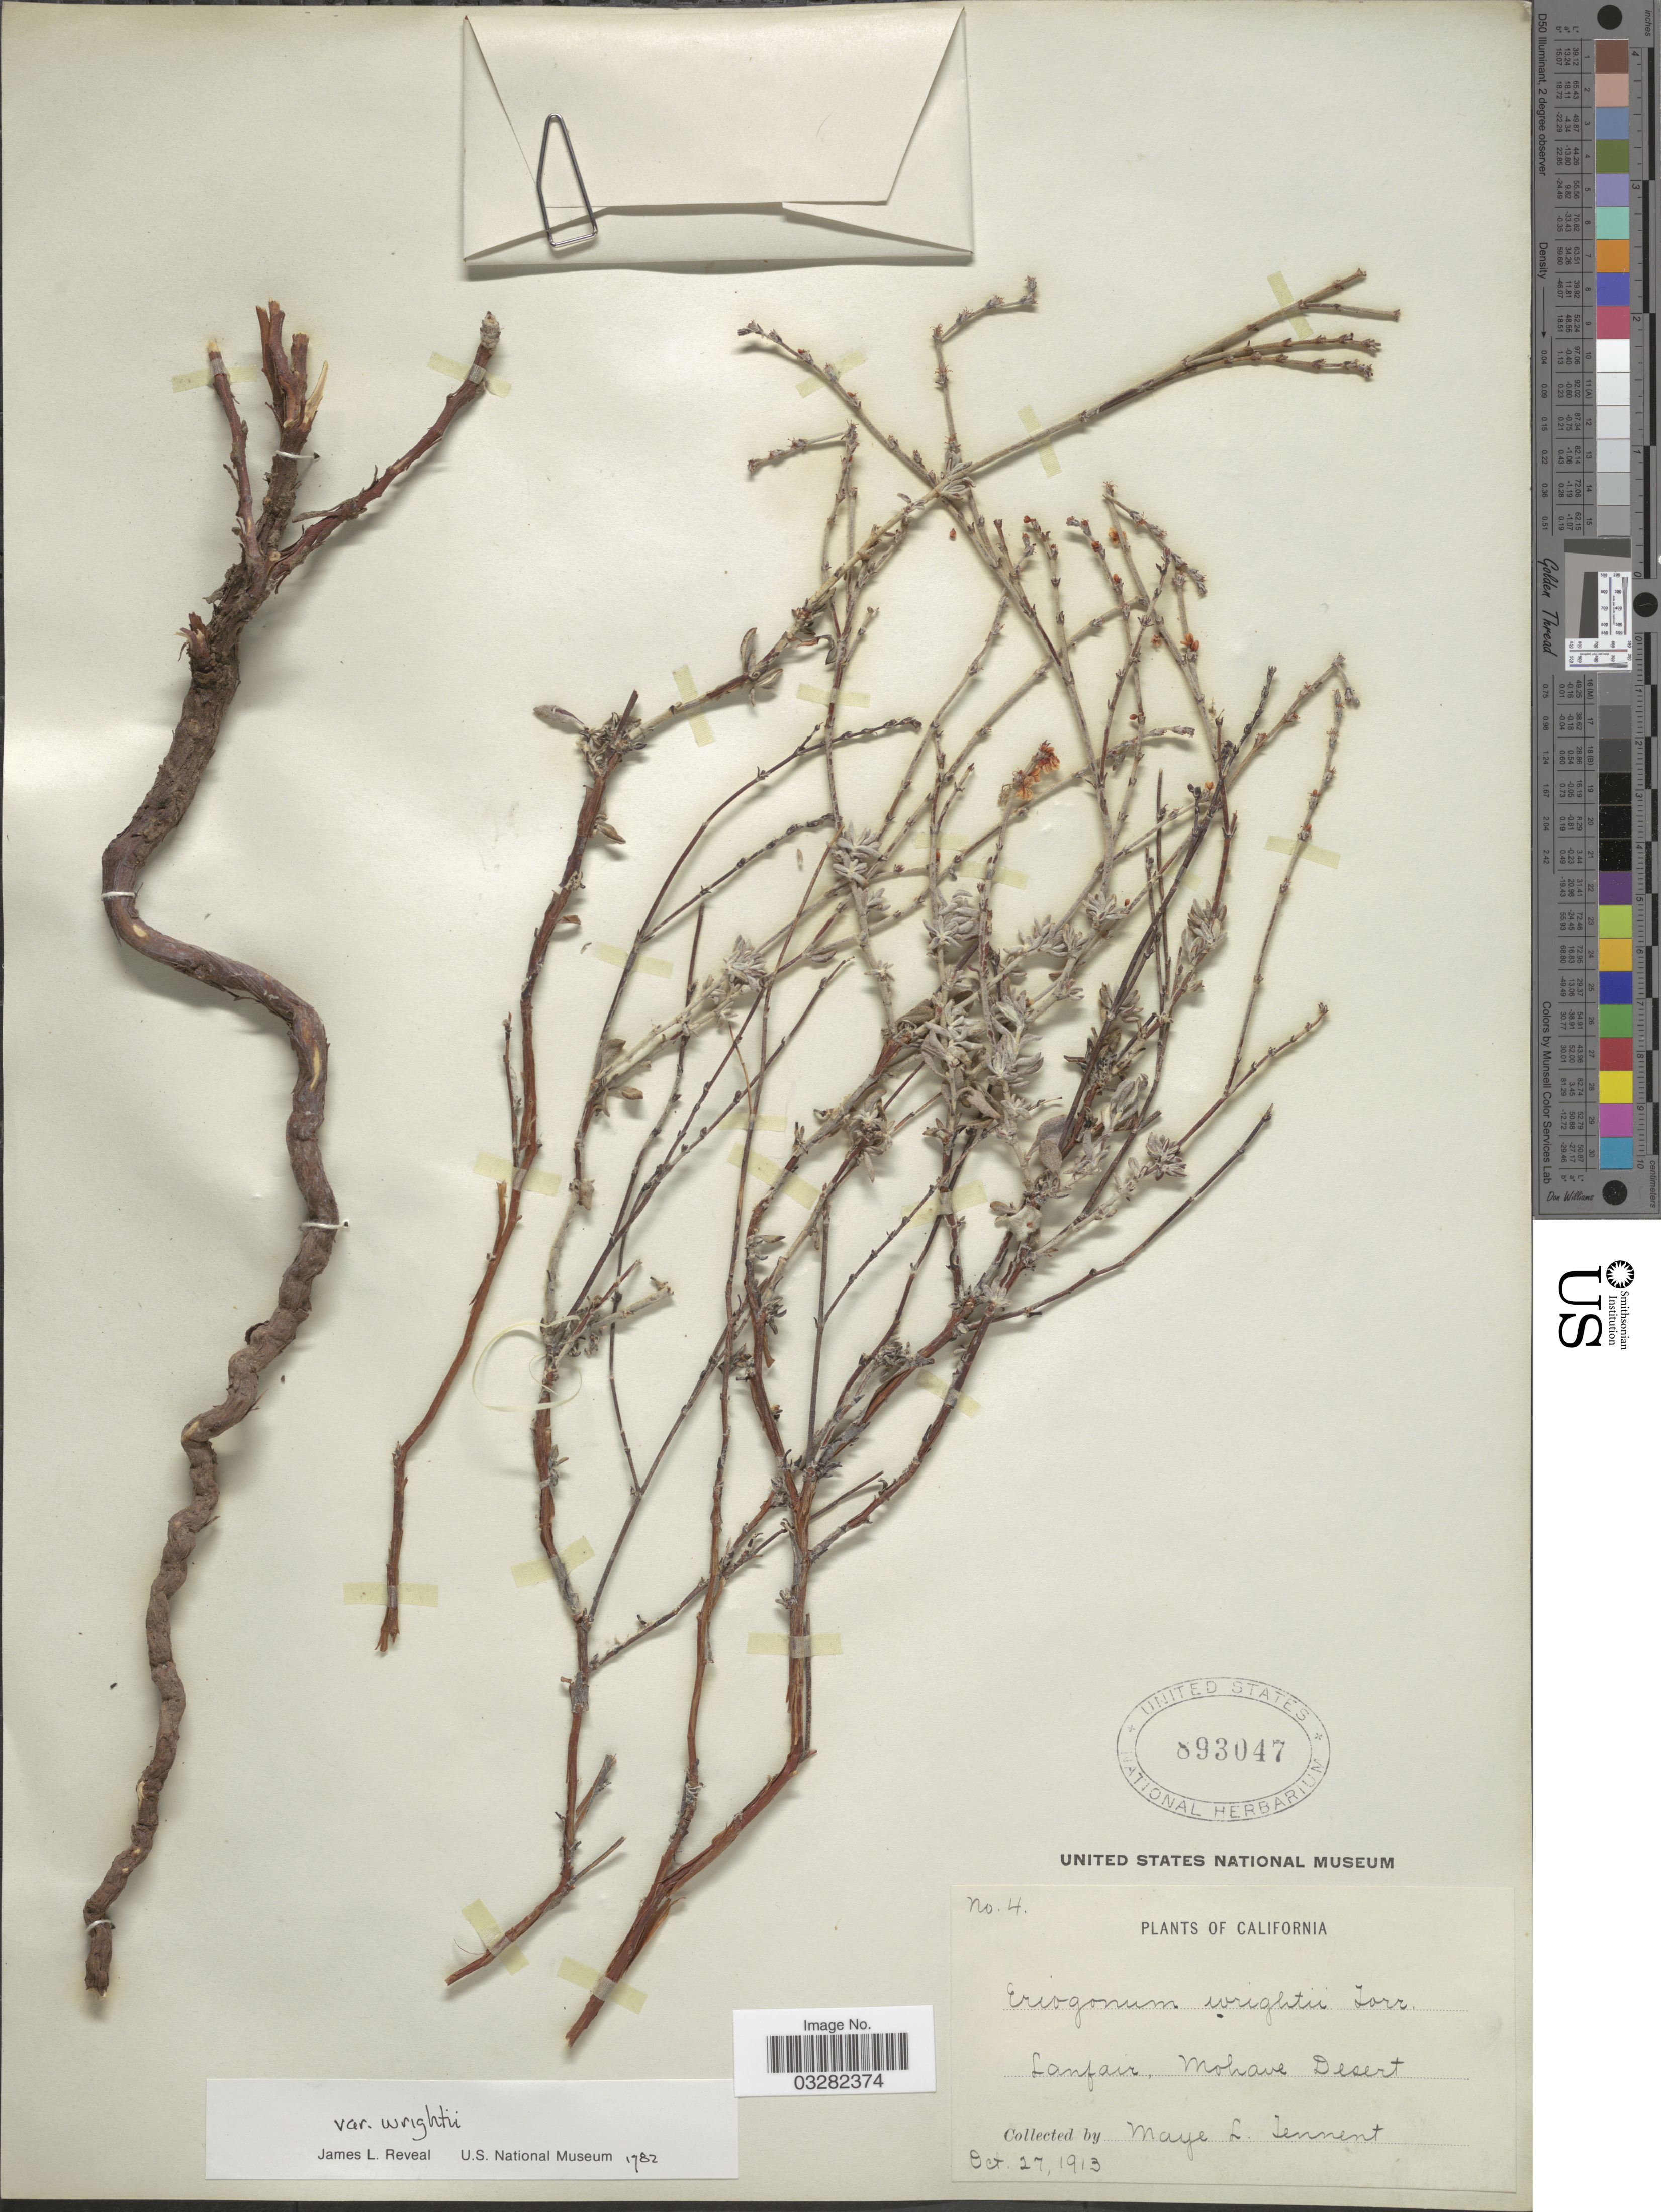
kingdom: Plantae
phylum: Tracheophyta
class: Magnoliopsida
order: Caryophyllales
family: Polygonaceae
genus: Eriogonum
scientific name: Eriogonum wrightii var. wrightii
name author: Torr. ex Benth.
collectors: M. Tennent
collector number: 4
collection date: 1913-10-27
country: United States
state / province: California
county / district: Kern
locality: Lanfair, Mohave Desert.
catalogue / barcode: US 893047